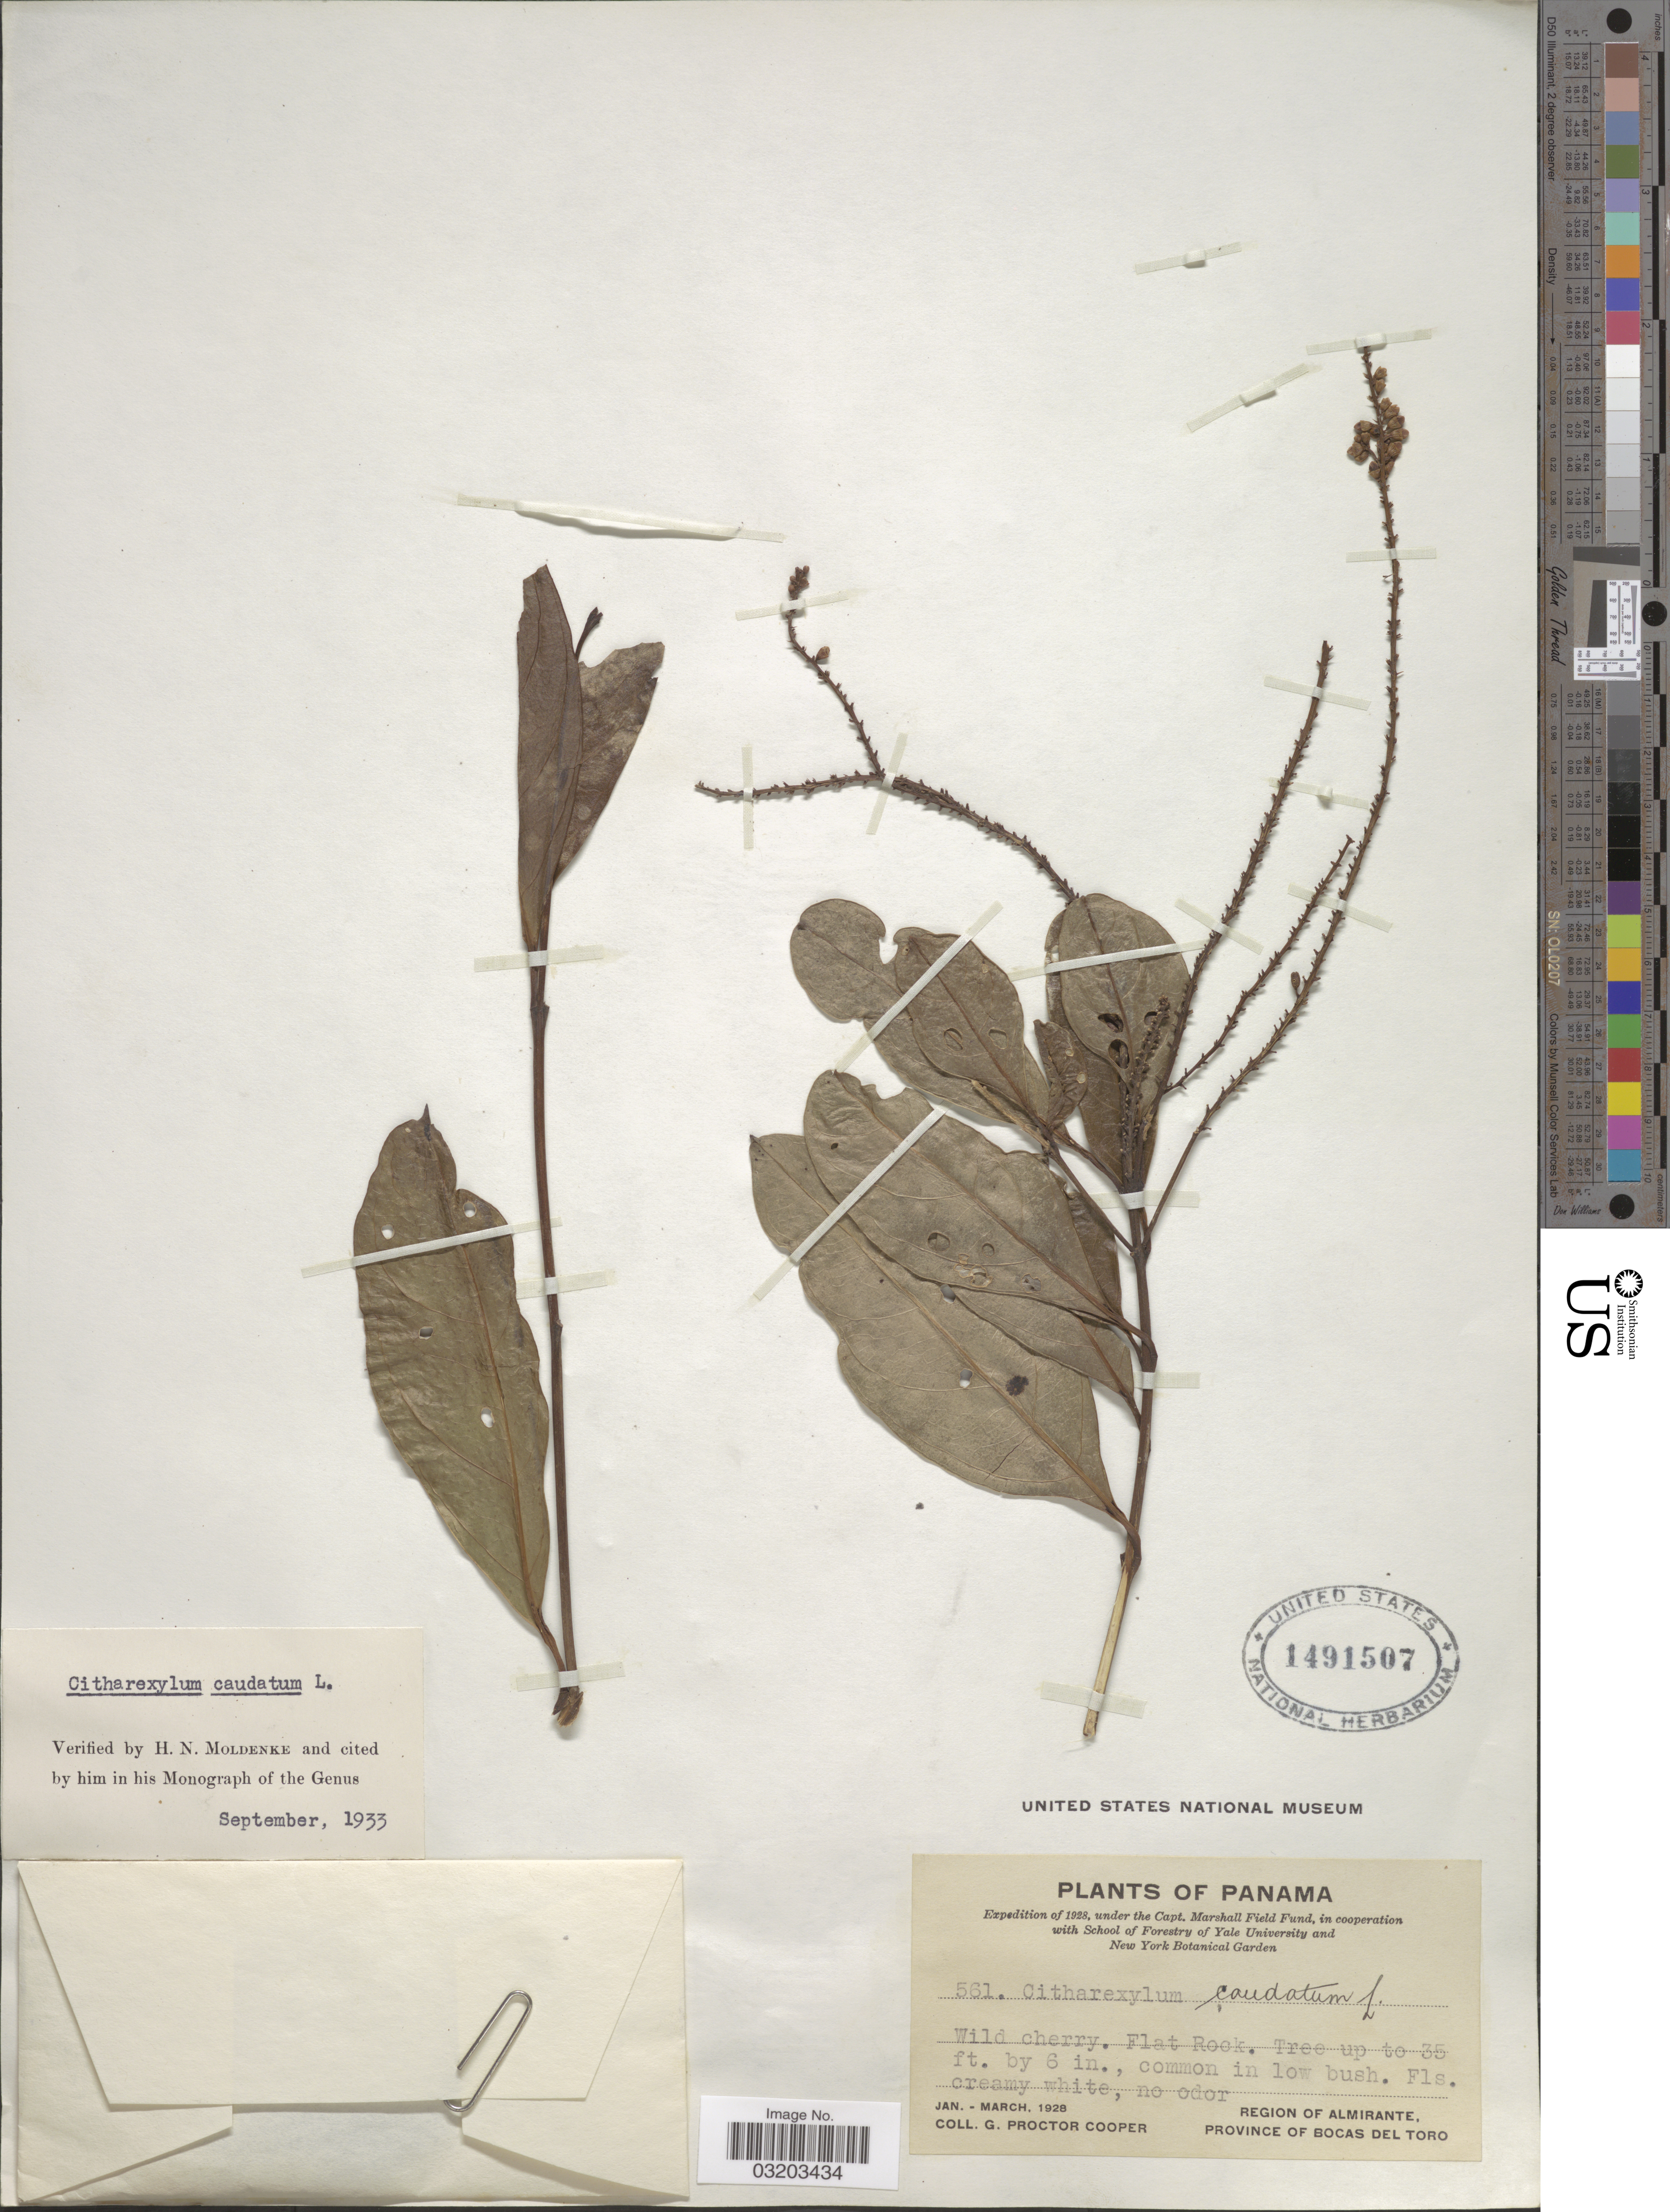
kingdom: Plantae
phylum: Tracheophyta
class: Magnoliopsida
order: Lamiales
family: Verbenaceae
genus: Citharexylum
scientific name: Citharexylum caudatum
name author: L.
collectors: G. Cooper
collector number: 561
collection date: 1928-01/1928-03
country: Panama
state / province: Bocas del Toro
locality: Flat Rock. Region of Almirante.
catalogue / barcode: US 1491507